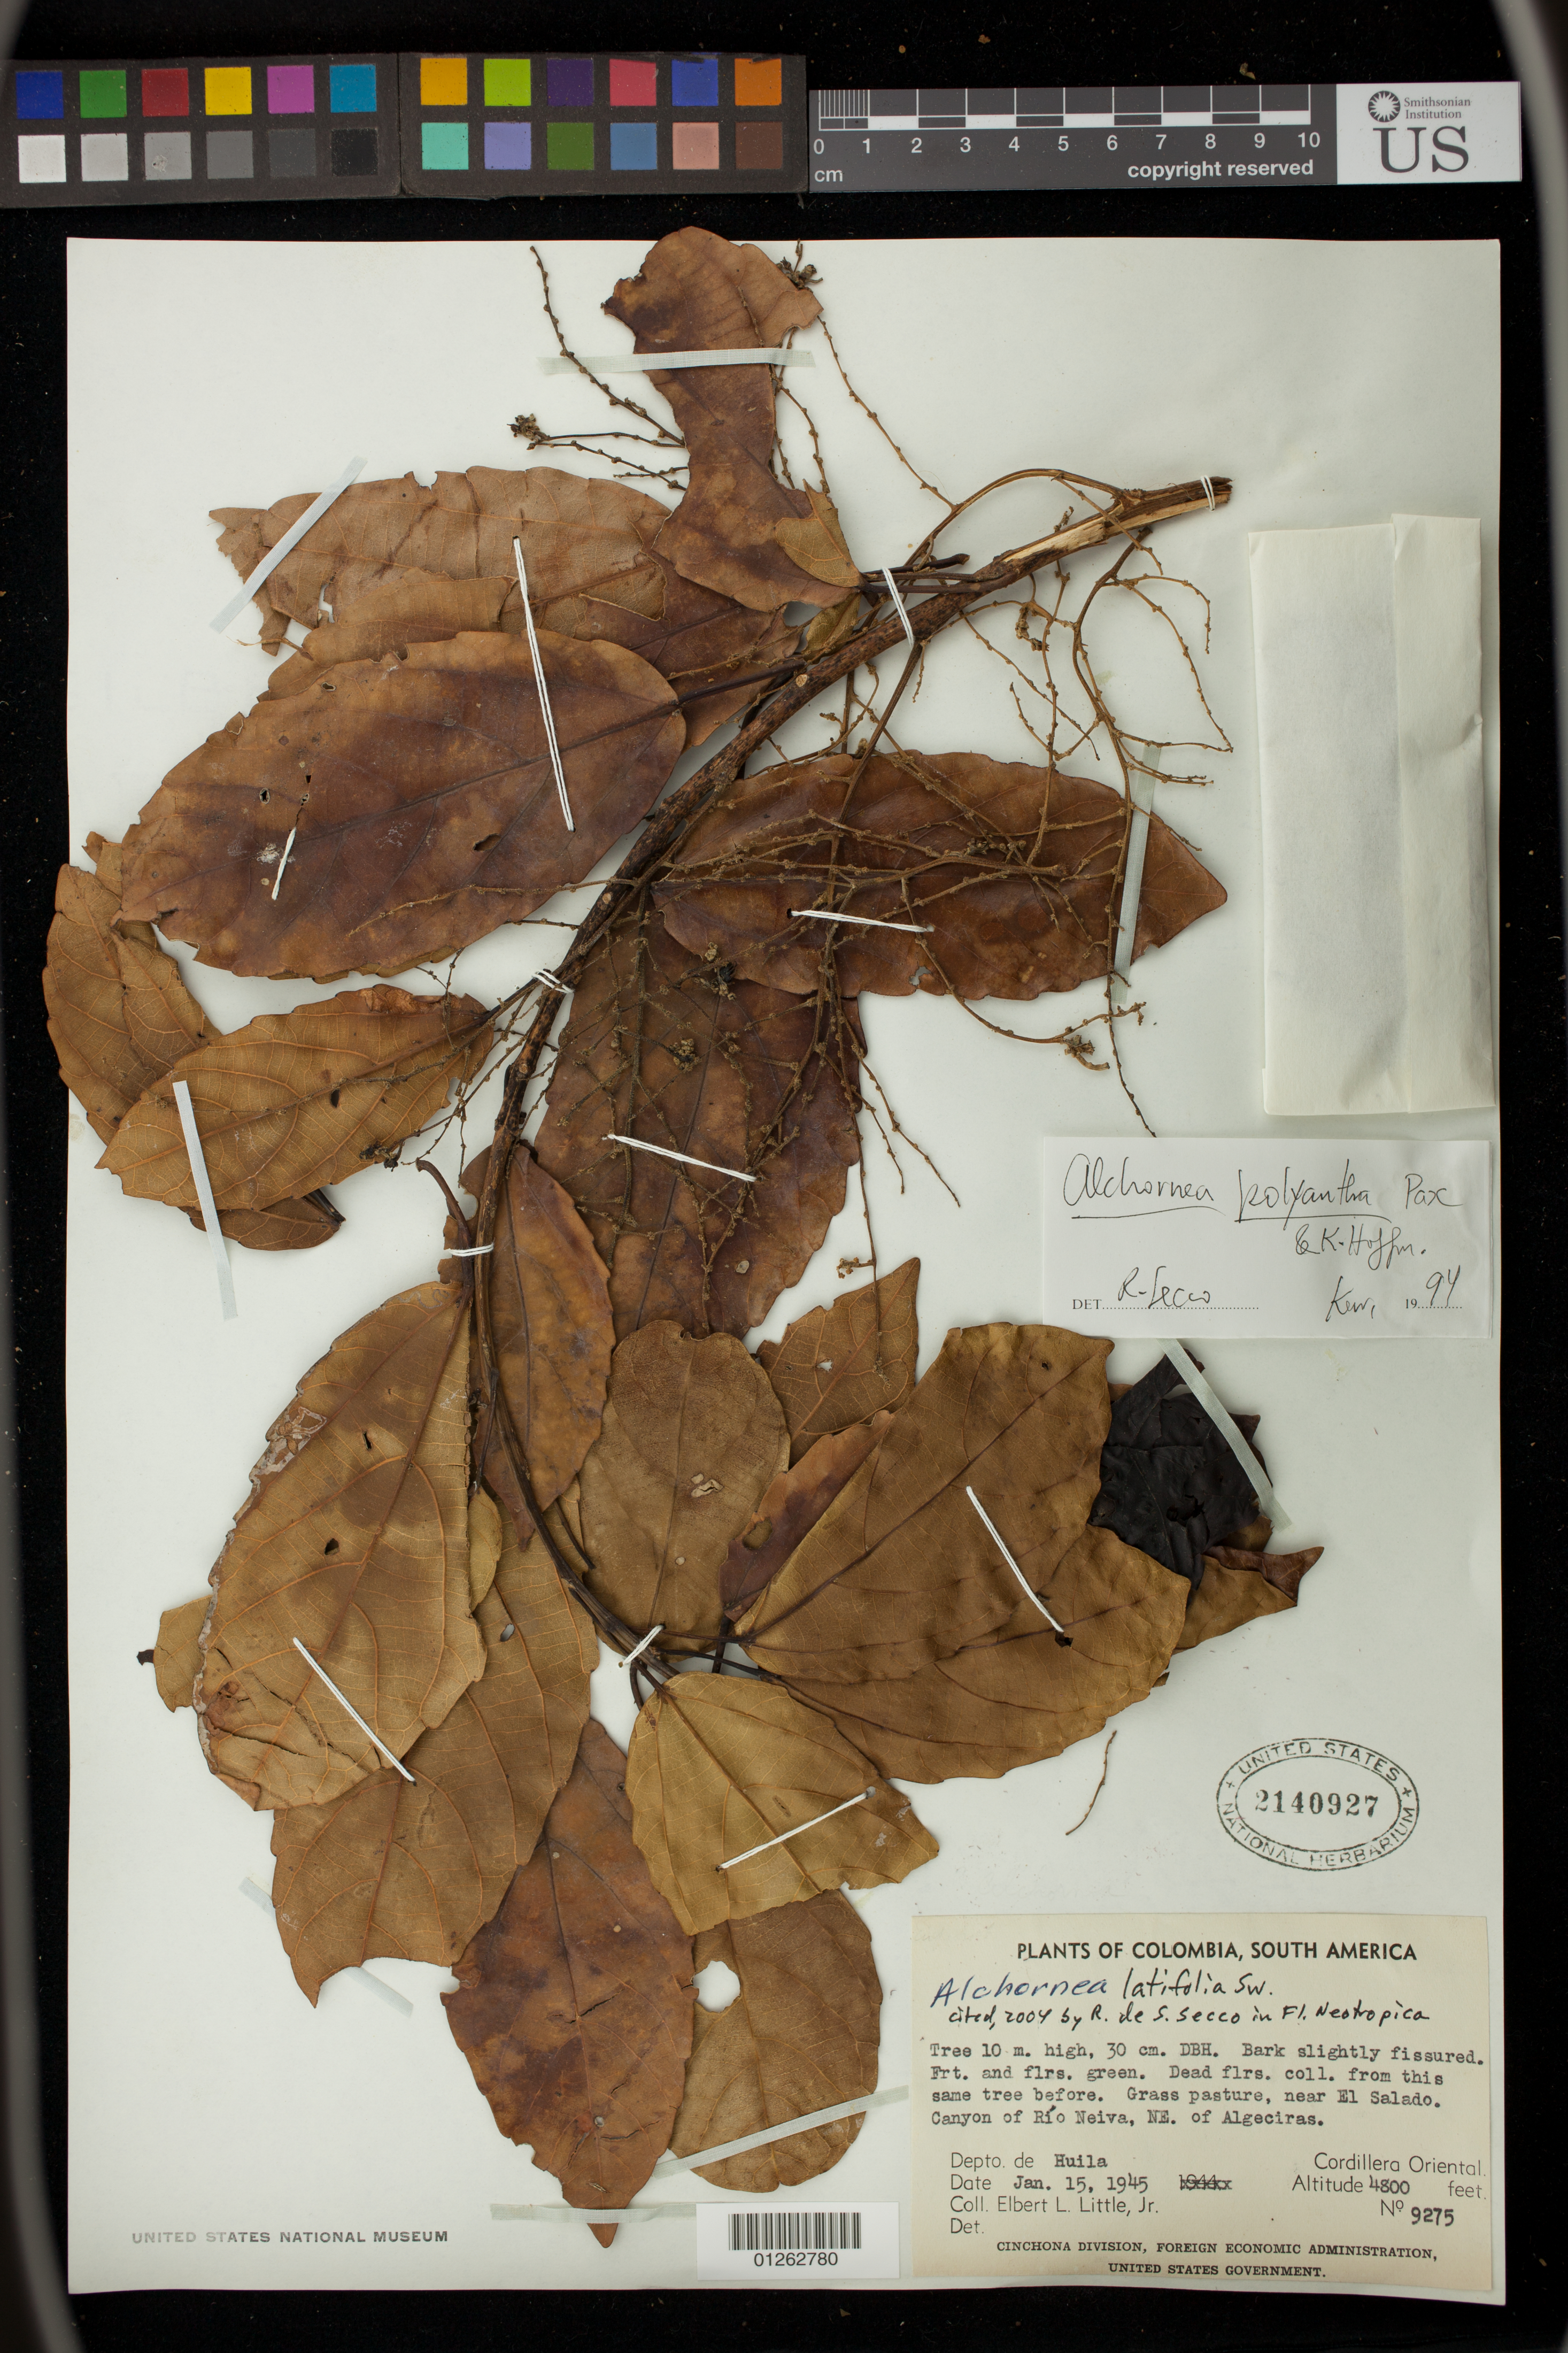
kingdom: Plantae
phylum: Tracheophyta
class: Magnoliopsida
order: Malpighiales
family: Euphorbiaceae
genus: Alchornea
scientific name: Alchornea latifolia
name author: Sw.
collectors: E. L. Little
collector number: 9275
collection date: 1945-01-15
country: Colombia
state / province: Huila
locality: Cordillera Oriental, near El Salado, Canyon of Rio Neiva, NE of Algeciras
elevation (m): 1463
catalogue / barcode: US 2140927